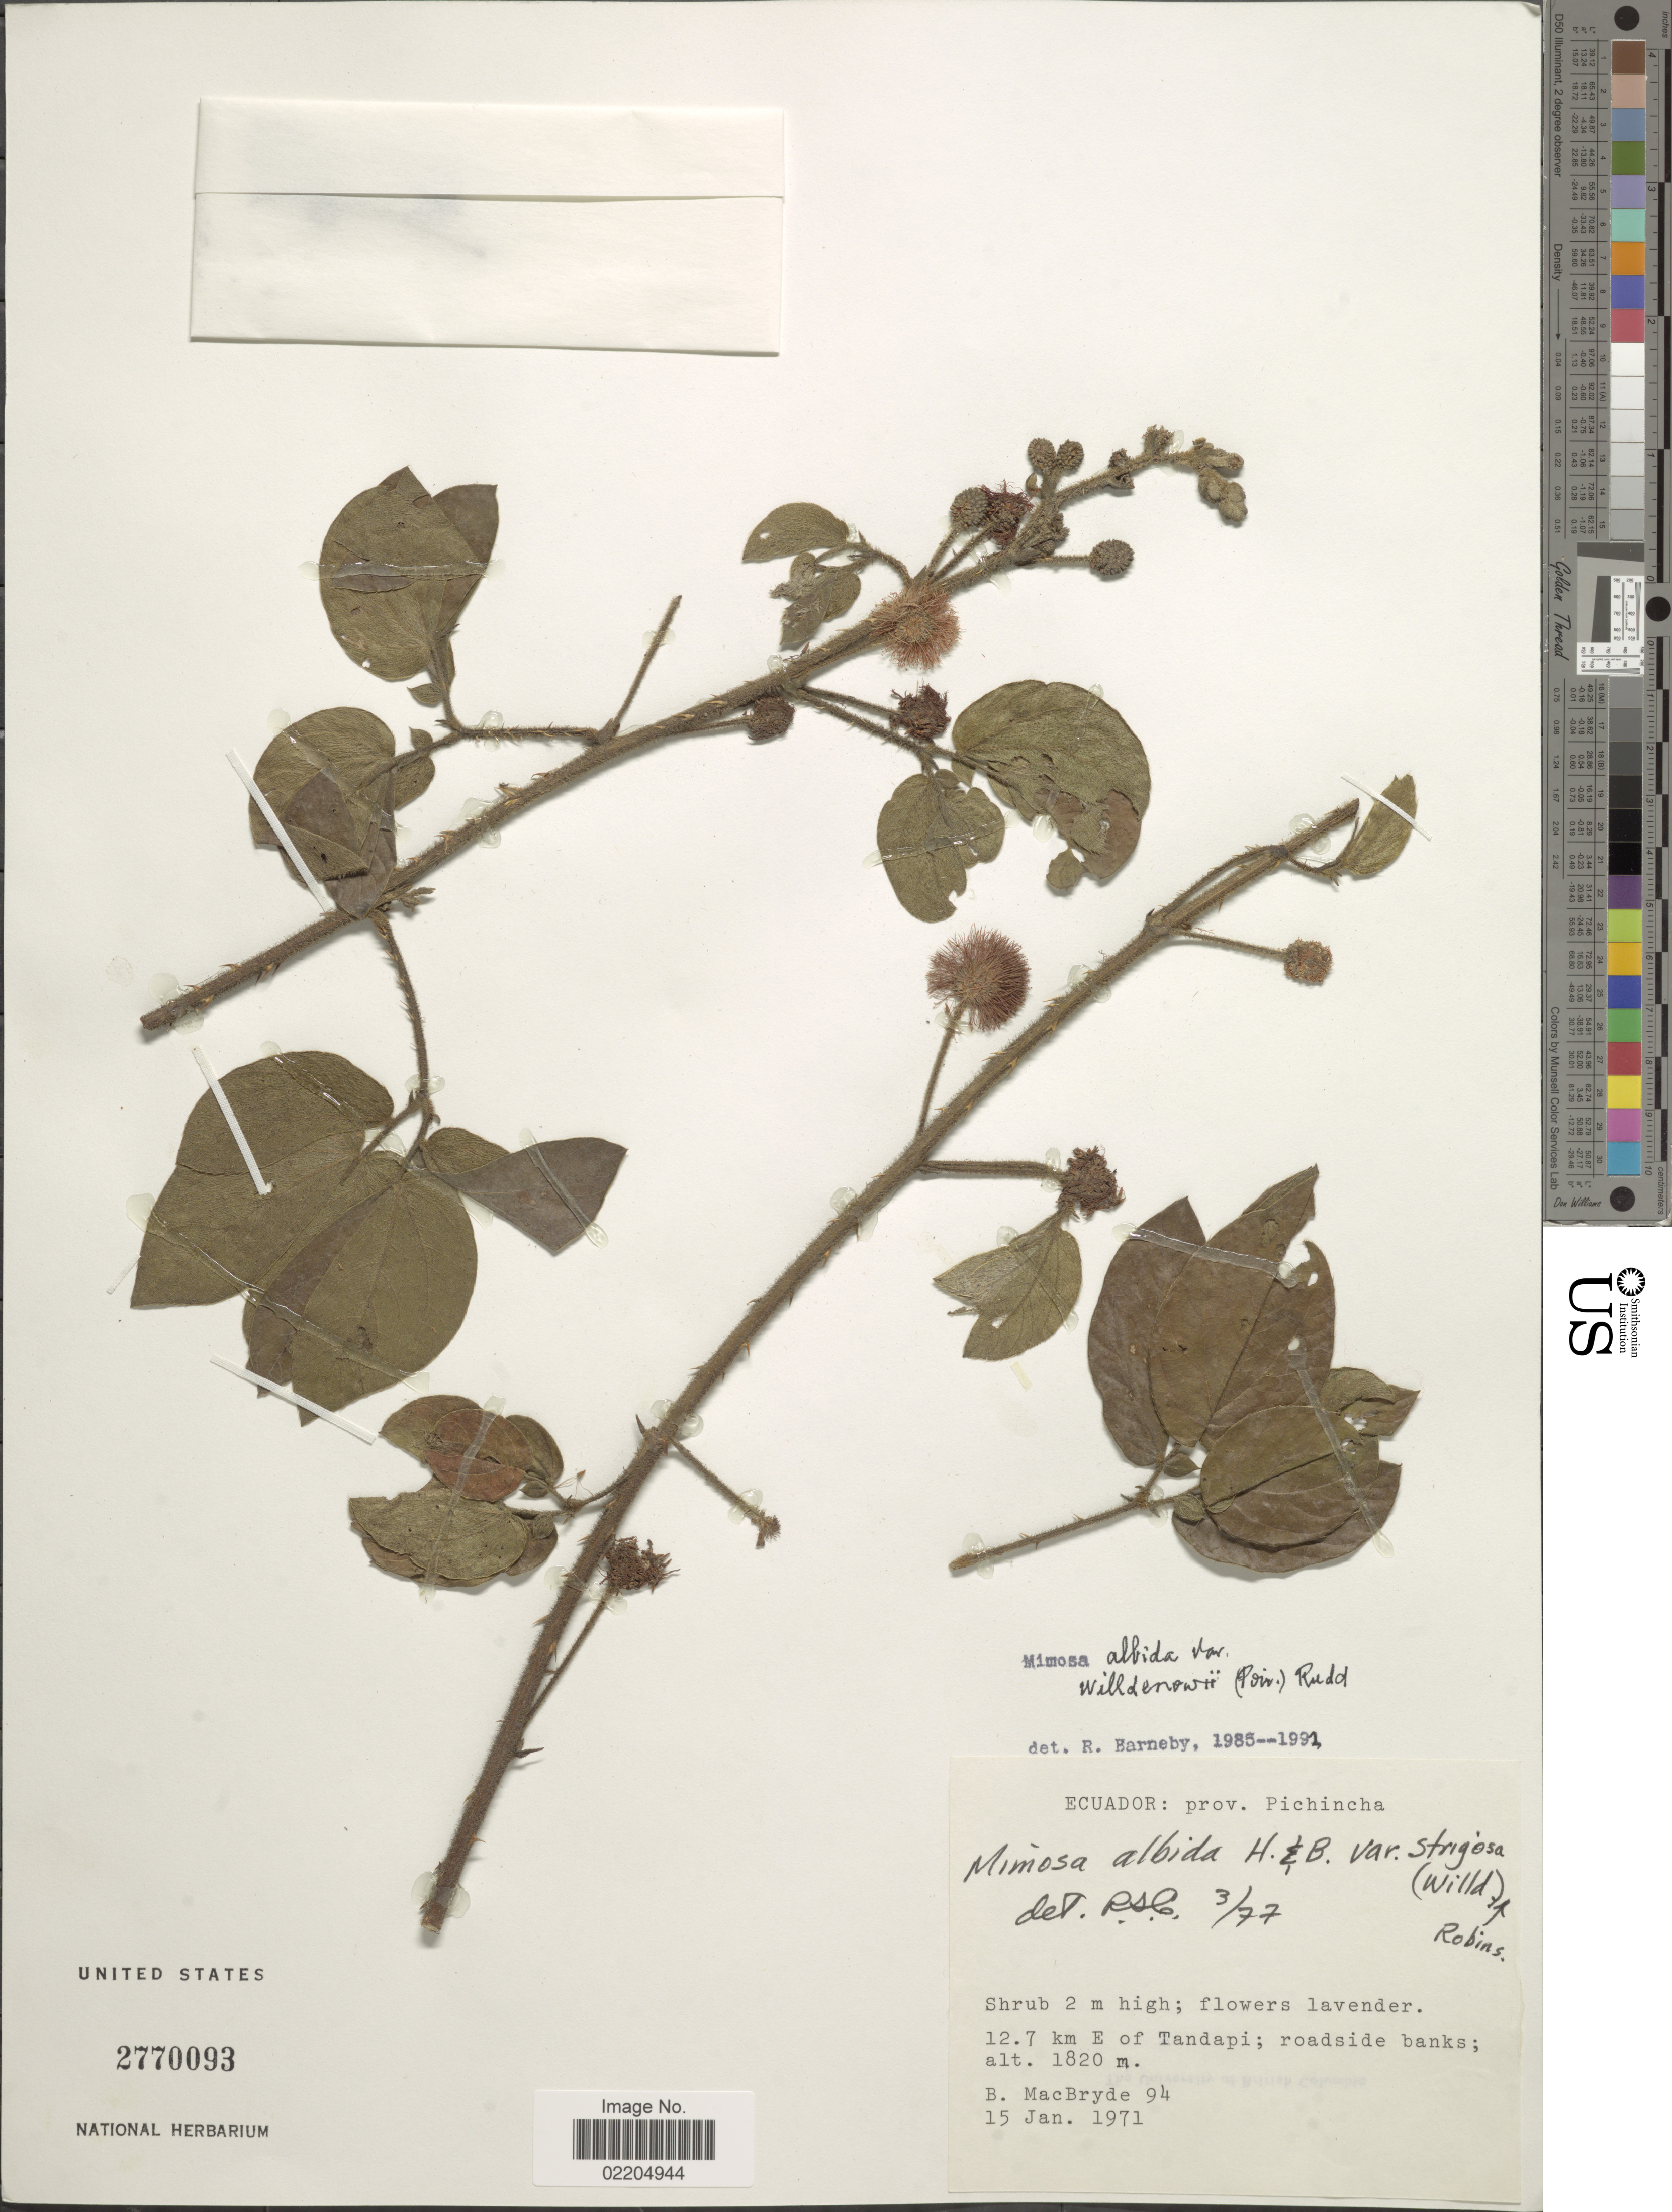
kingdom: Plantae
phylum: Tracheophyta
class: Magnoliopsida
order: Fabales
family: Fabaceae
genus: Mimosa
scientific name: Mimosa albida var. willdenowii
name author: (Poir.) Rudd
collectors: B. MacBryde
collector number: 94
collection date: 1971-01-15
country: Ecuador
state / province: Pichincha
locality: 12.7 km E of Tandapi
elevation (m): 1820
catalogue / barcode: US 2770093